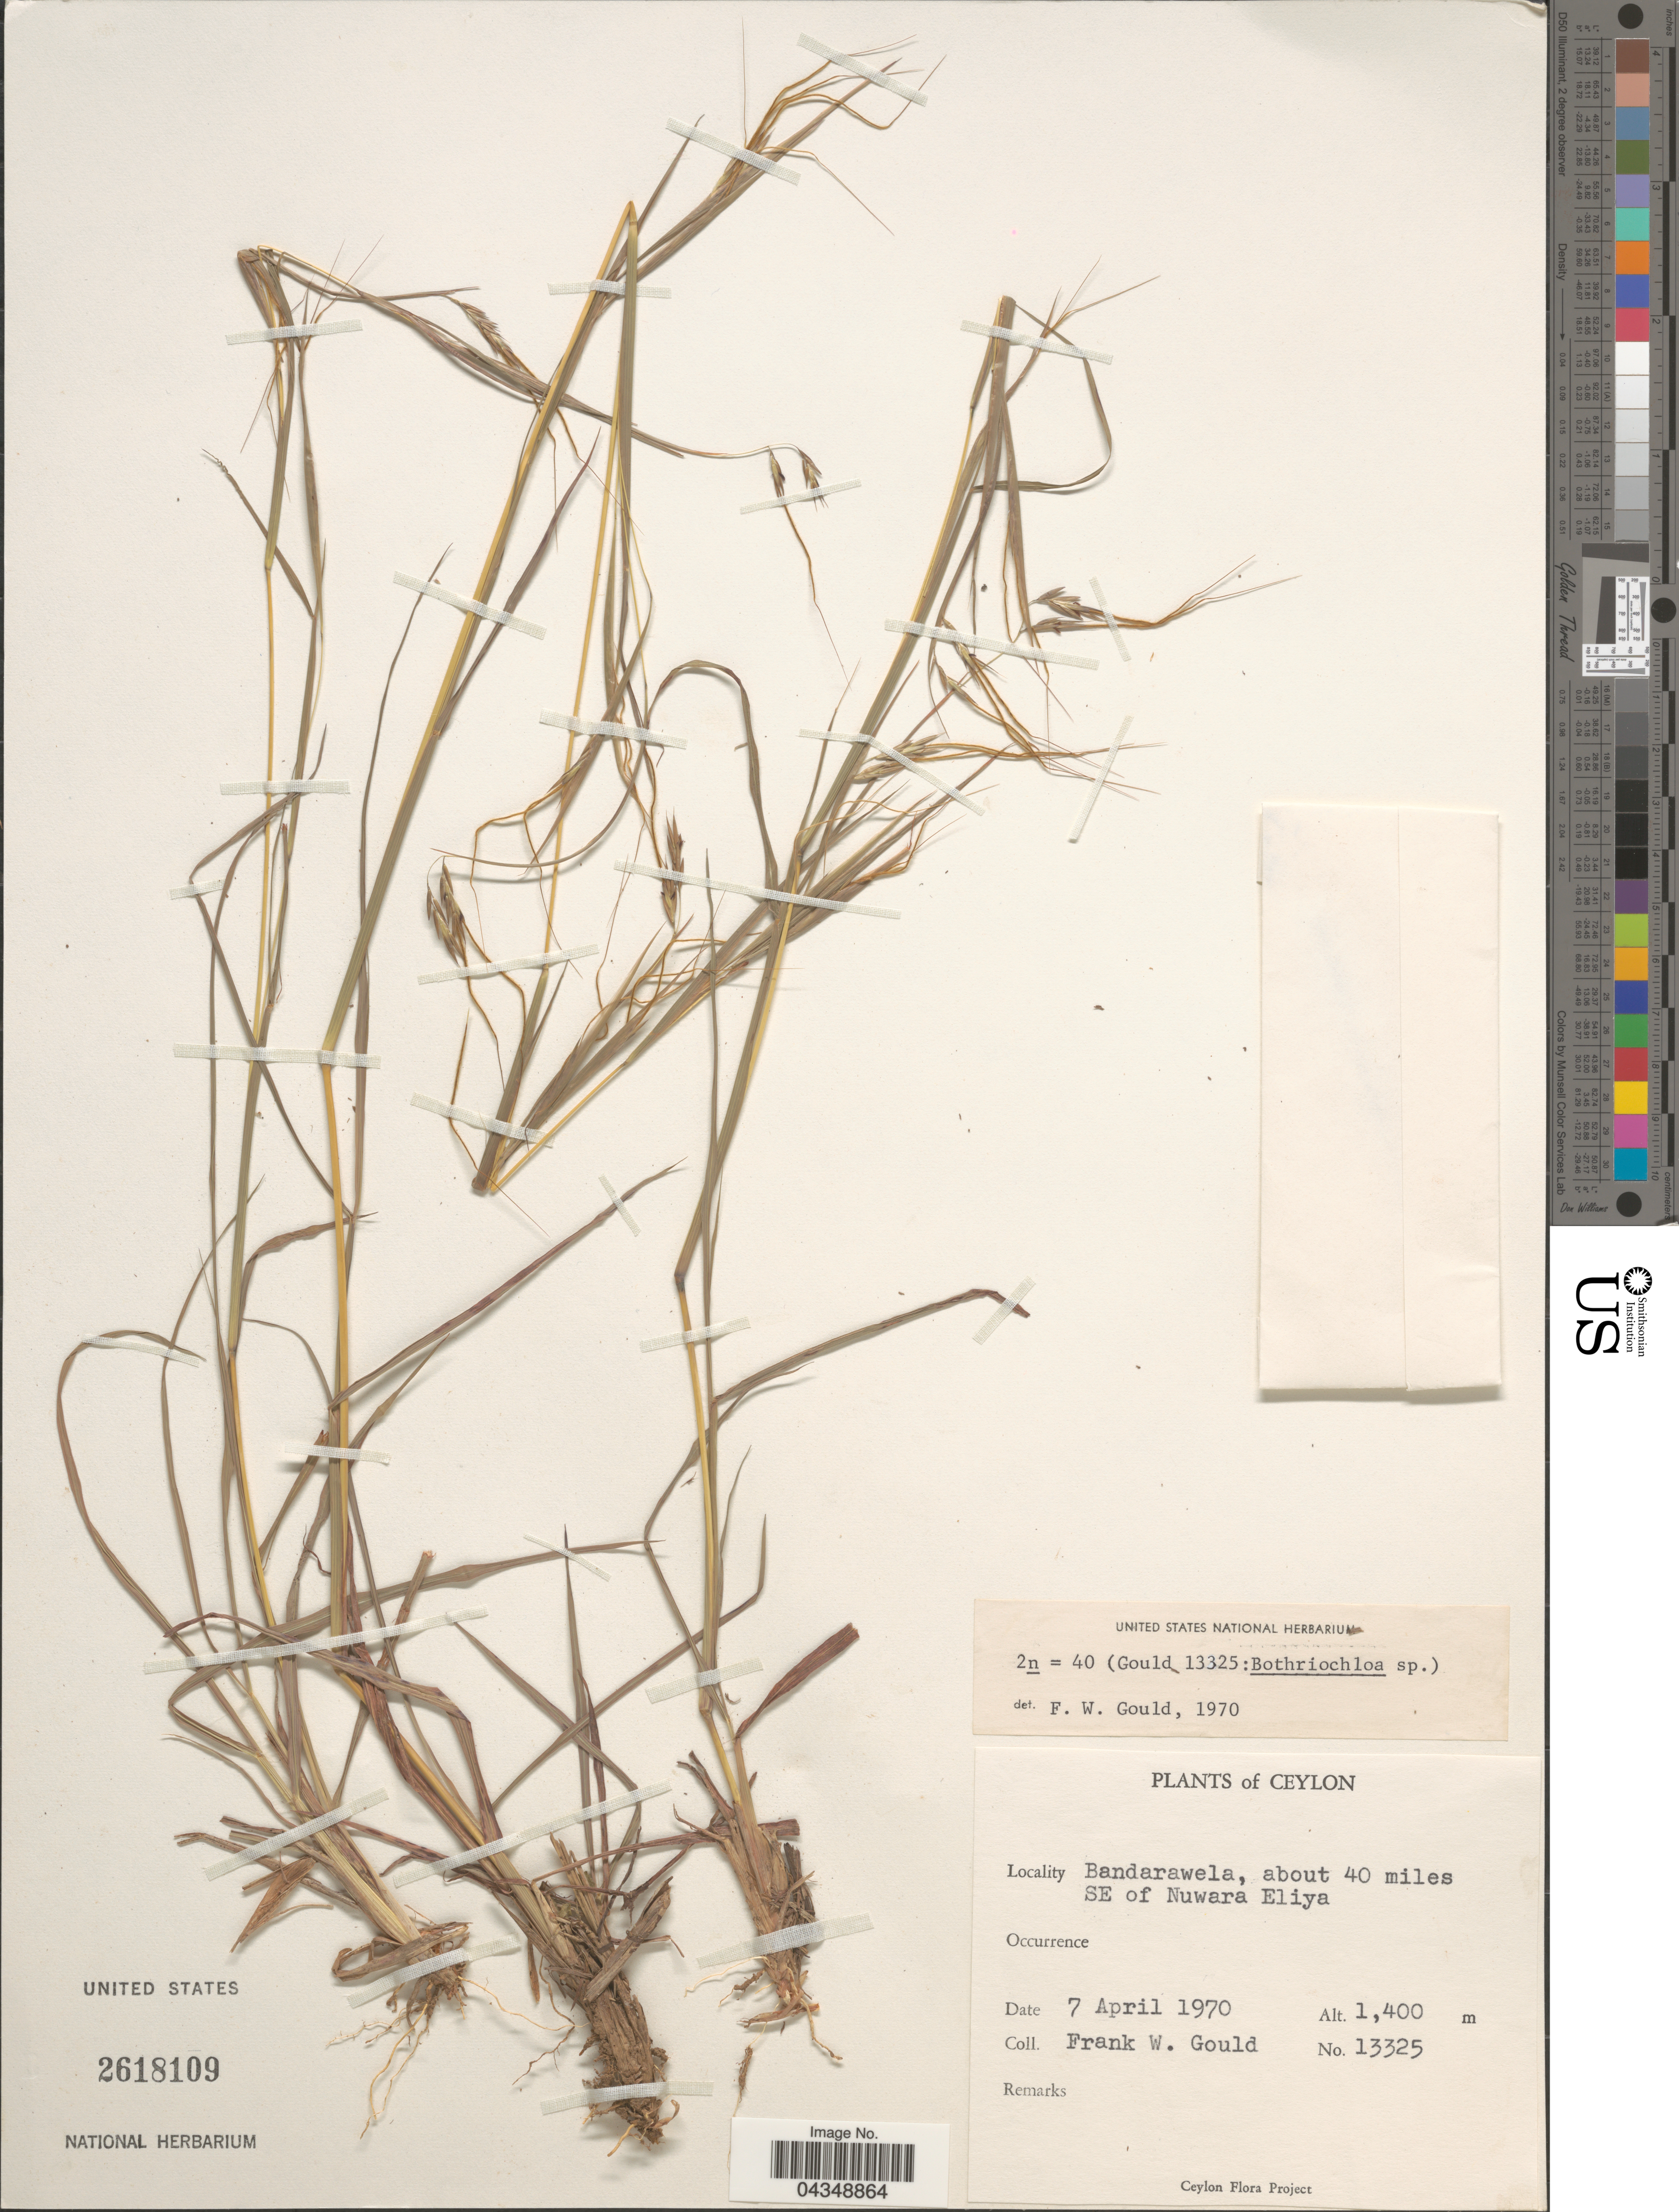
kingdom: Plantae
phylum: Tracheophyta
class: Liliopsida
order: Poales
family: Poaceae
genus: Bothriochloa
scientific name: Bothriochloa sp.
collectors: F. W. Gould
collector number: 13325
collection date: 1970-04-07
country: Sri Lanka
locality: Ceylon. Bandarawela, about 40 miles SE of Nuwara Eliya.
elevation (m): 1400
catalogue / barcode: US 2618109